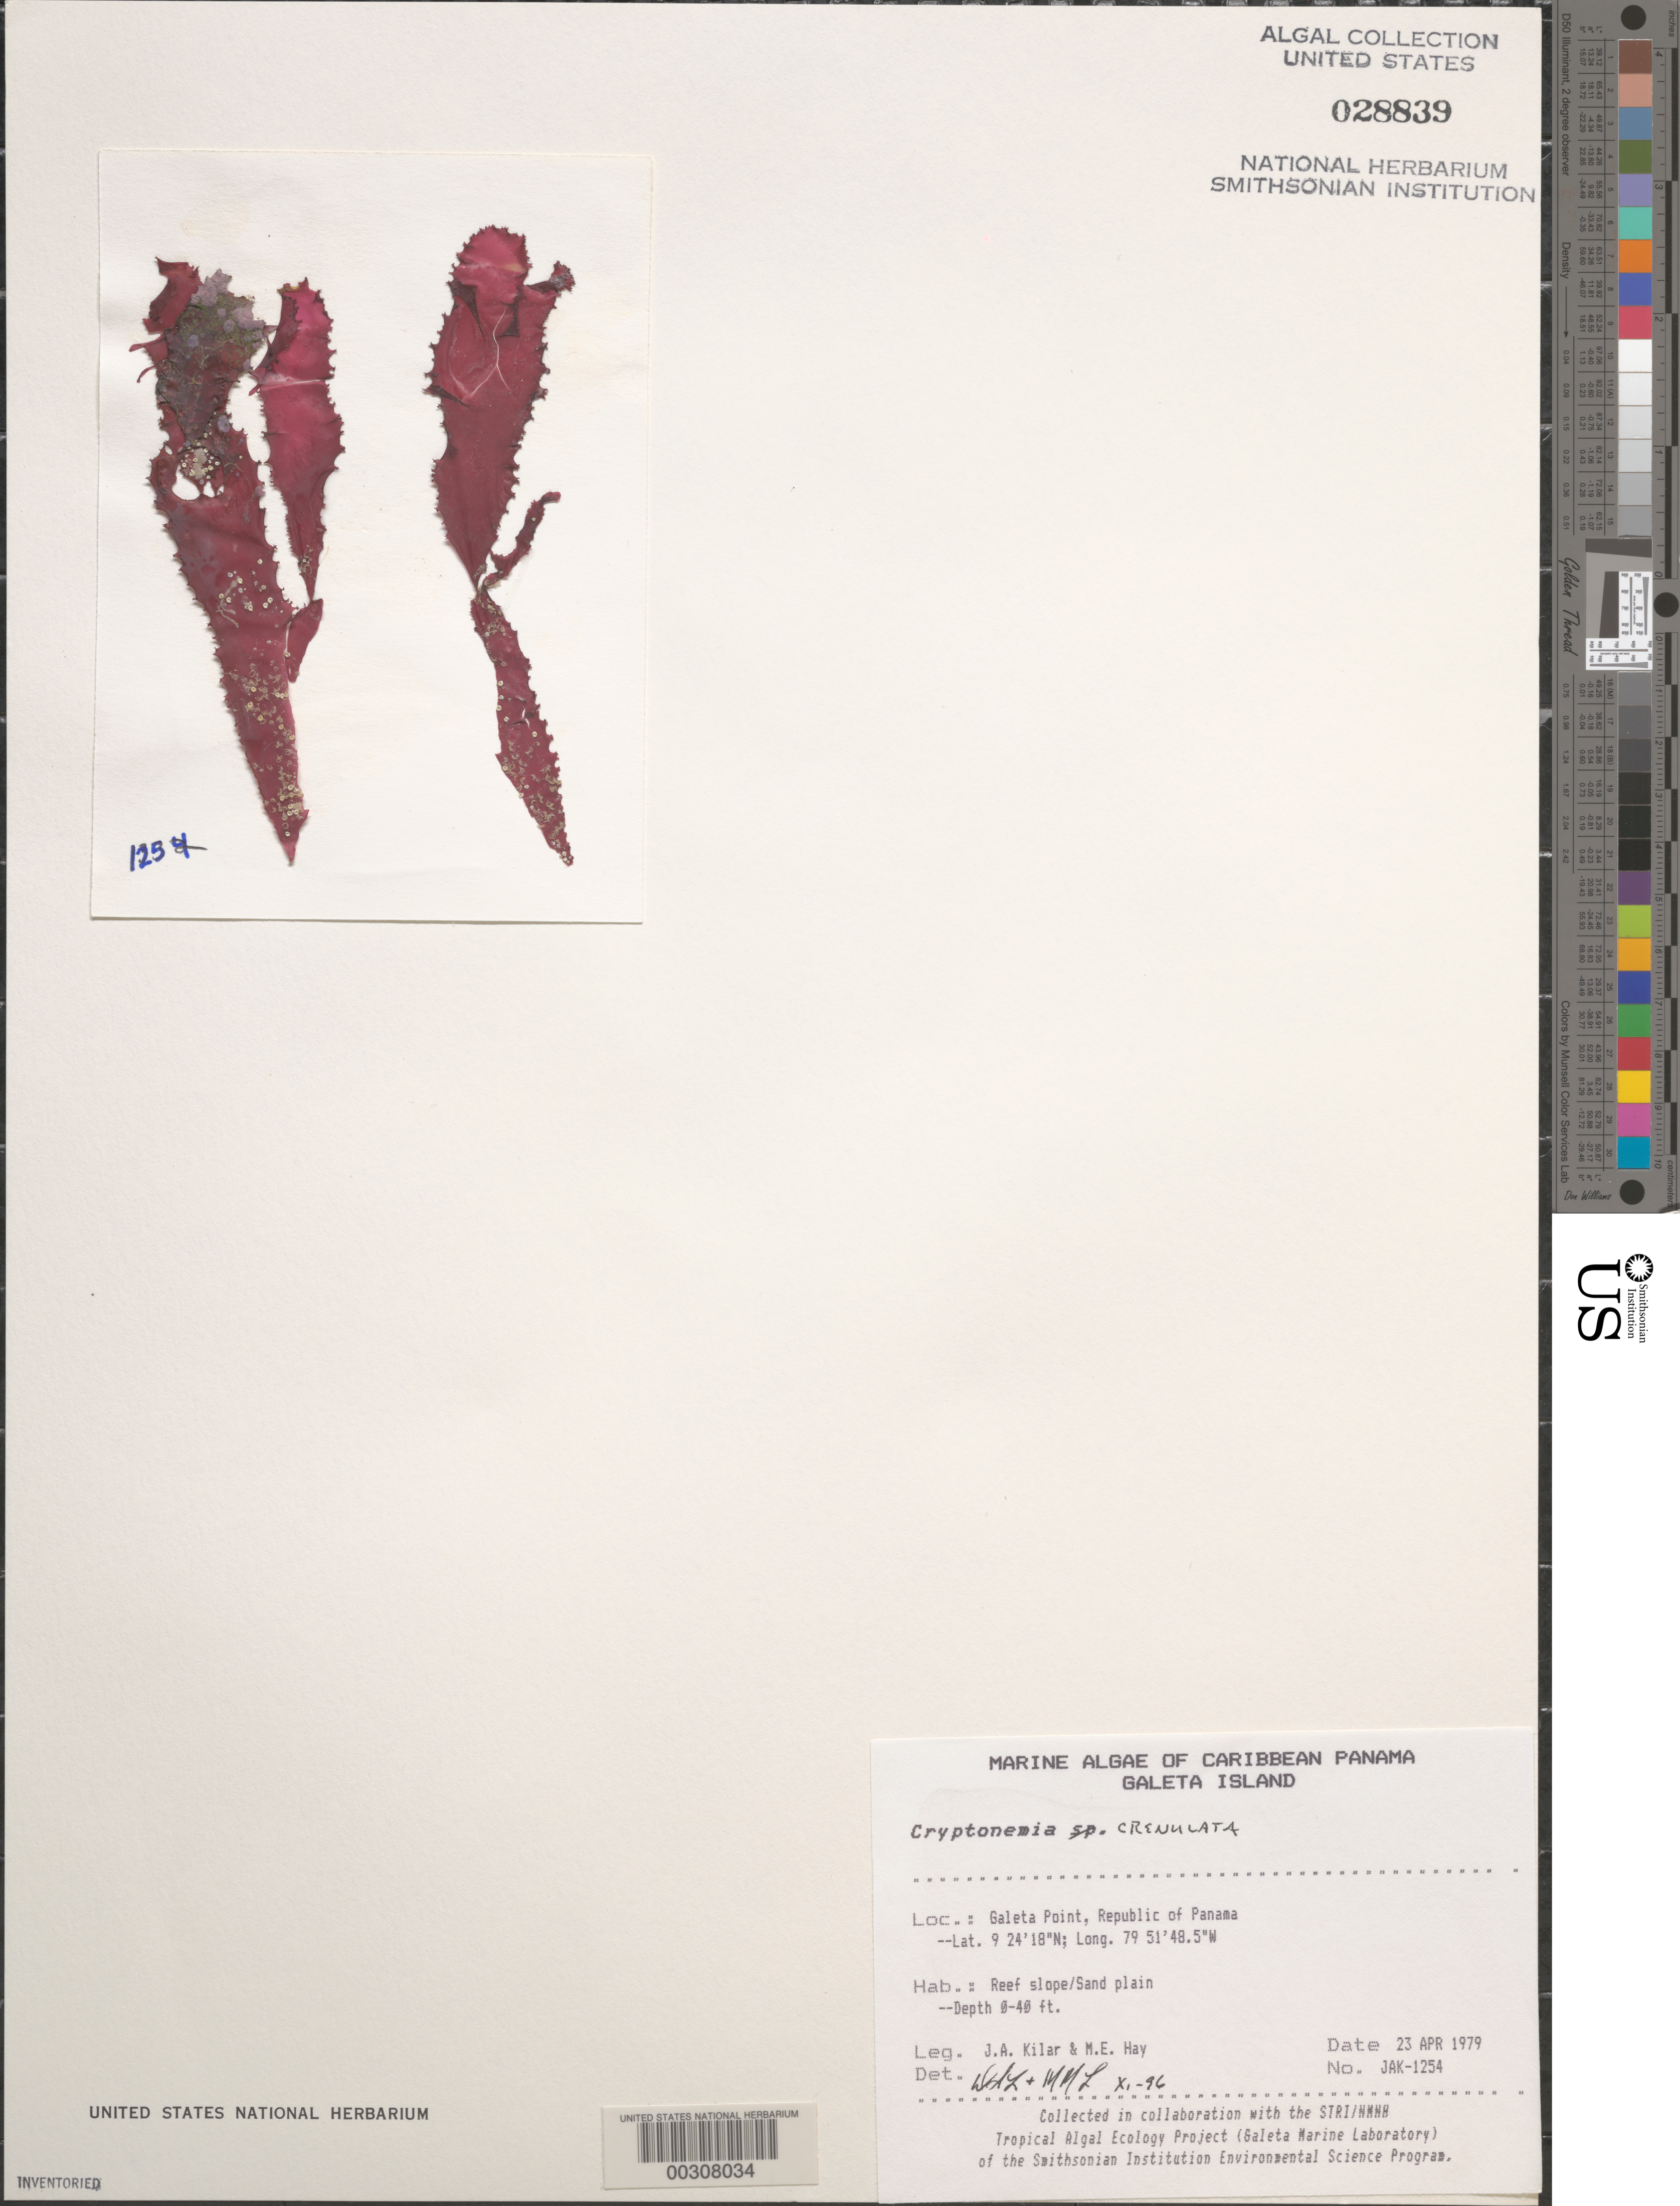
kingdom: Plantae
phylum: Rhodophyta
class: Florideophyceae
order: Halymeniales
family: Halymeniaceae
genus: Cryptonemia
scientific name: Cryptonemia crenulata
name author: (J. Agardh) J. Agardh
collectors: J. Kilar & M. E. Hay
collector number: JAK-1254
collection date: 1979-04-23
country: Panama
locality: Caribbean Panama. Galeta Island. Galeta Point, Republic of Panama.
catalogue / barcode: US 28839